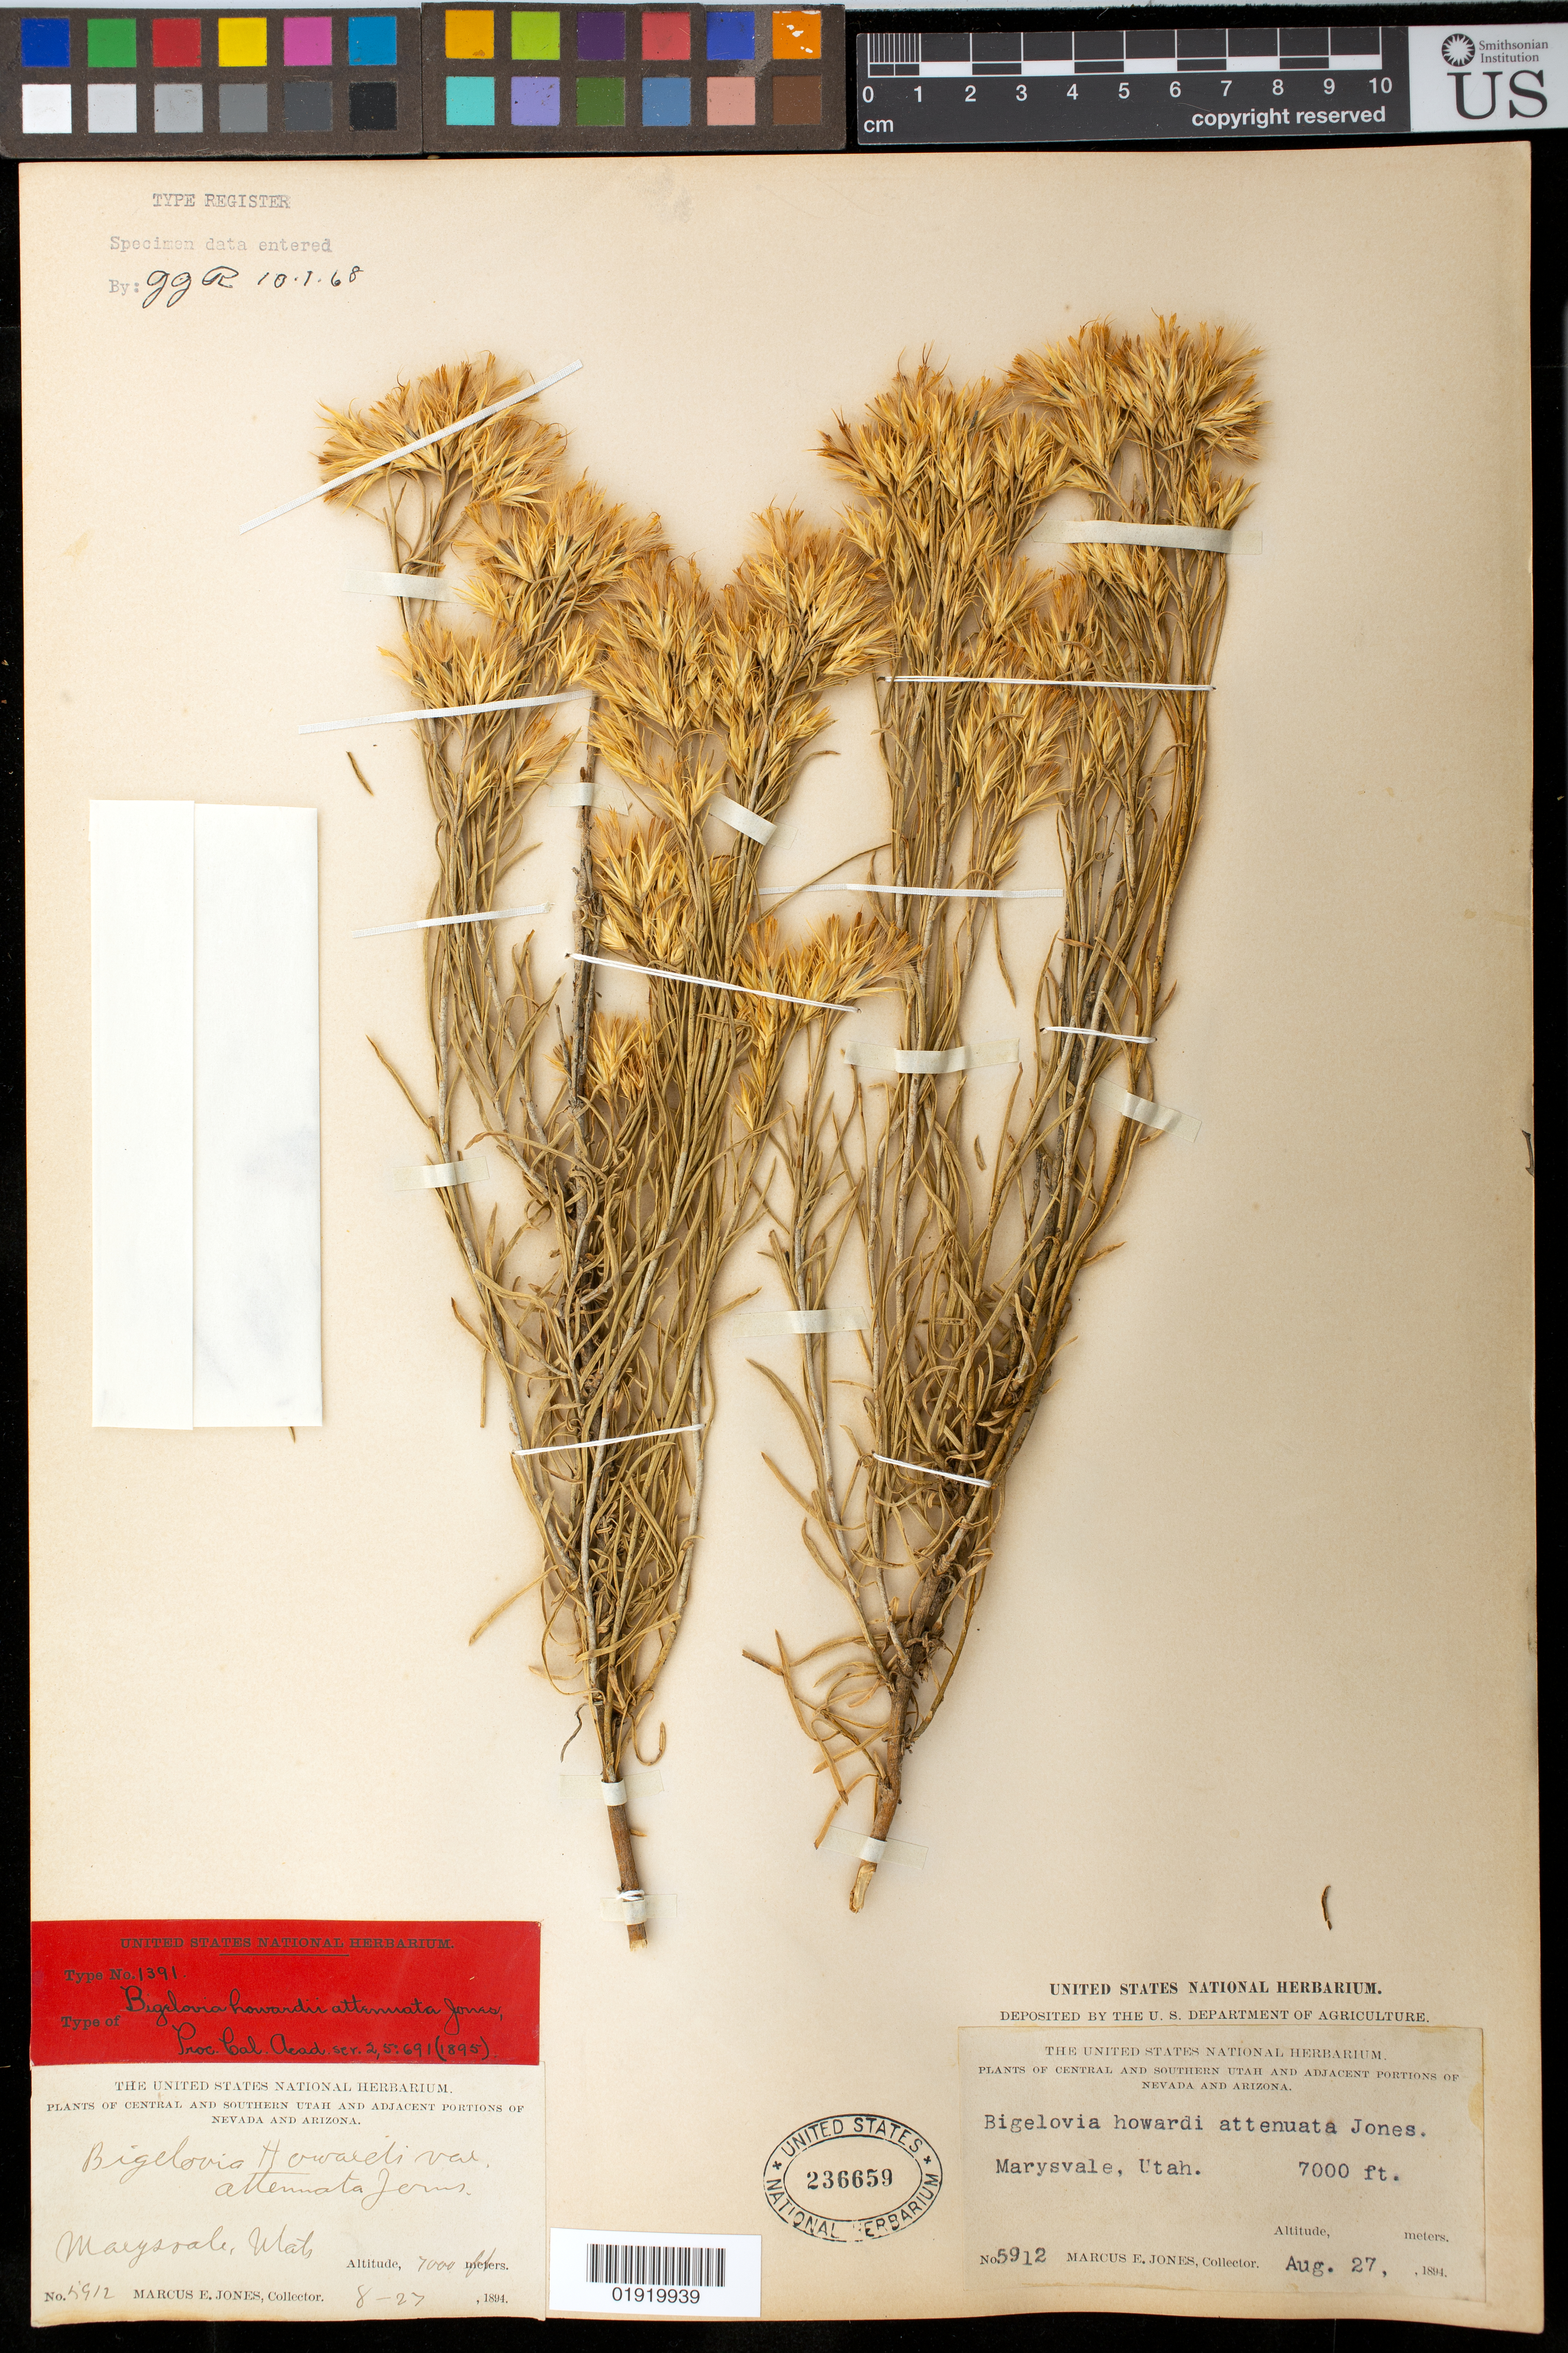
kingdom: Plantae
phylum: Tracheophyta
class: Magnoliopsida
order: Asterales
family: Asteraceae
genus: Bigelowia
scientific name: Bigelowia howardii var. attenuata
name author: M.E. Jones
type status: Isosyntype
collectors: M. E. Jones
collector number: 5912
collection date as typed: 27 Aug 1894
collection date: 1894-08-27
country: United States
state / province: Utah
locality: Marysvale.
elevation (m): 2134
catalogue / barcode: US 236659